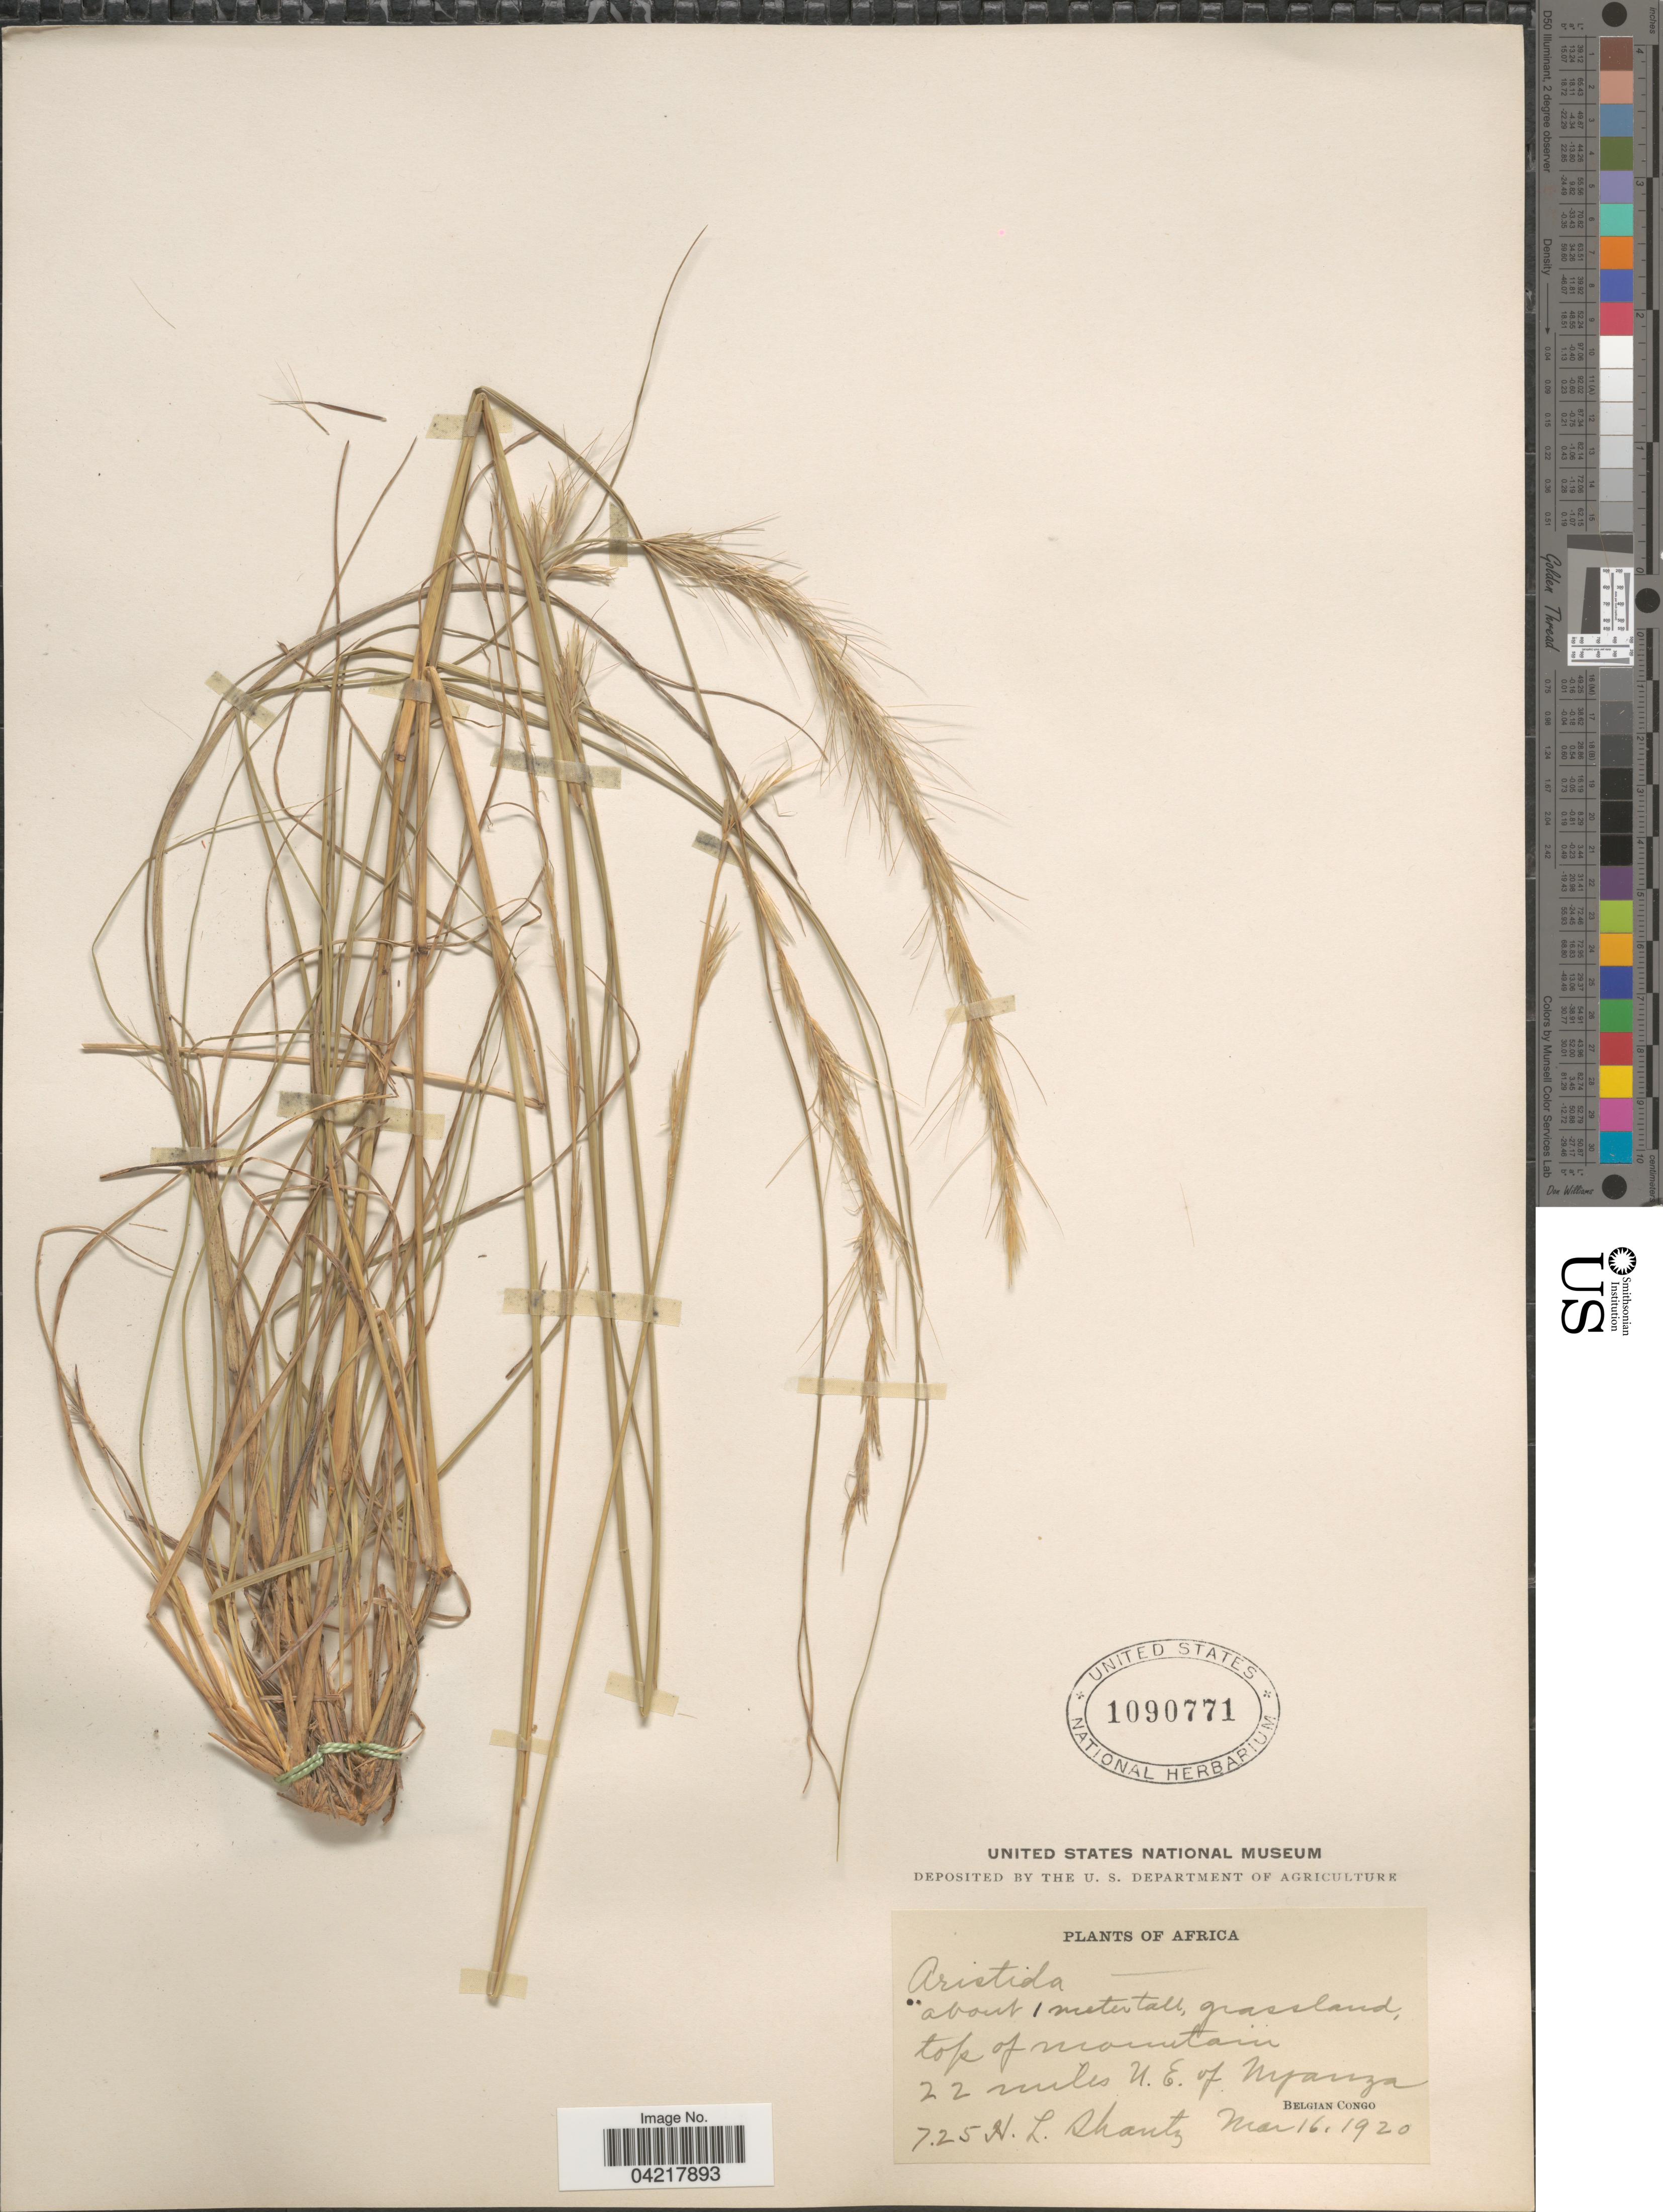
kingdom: Plantae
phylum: Tracheophyta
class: Liliopsida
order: Poales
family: Poaceae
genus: Aristida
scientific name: Aristida sp.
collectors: H. Shantz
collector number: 725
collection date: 1920-03-16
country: Congo, Democratic Republic of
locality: Top of mountain. 22 miles N.E. of Nyanza. Belgian Congo.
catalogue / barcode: US 1090771